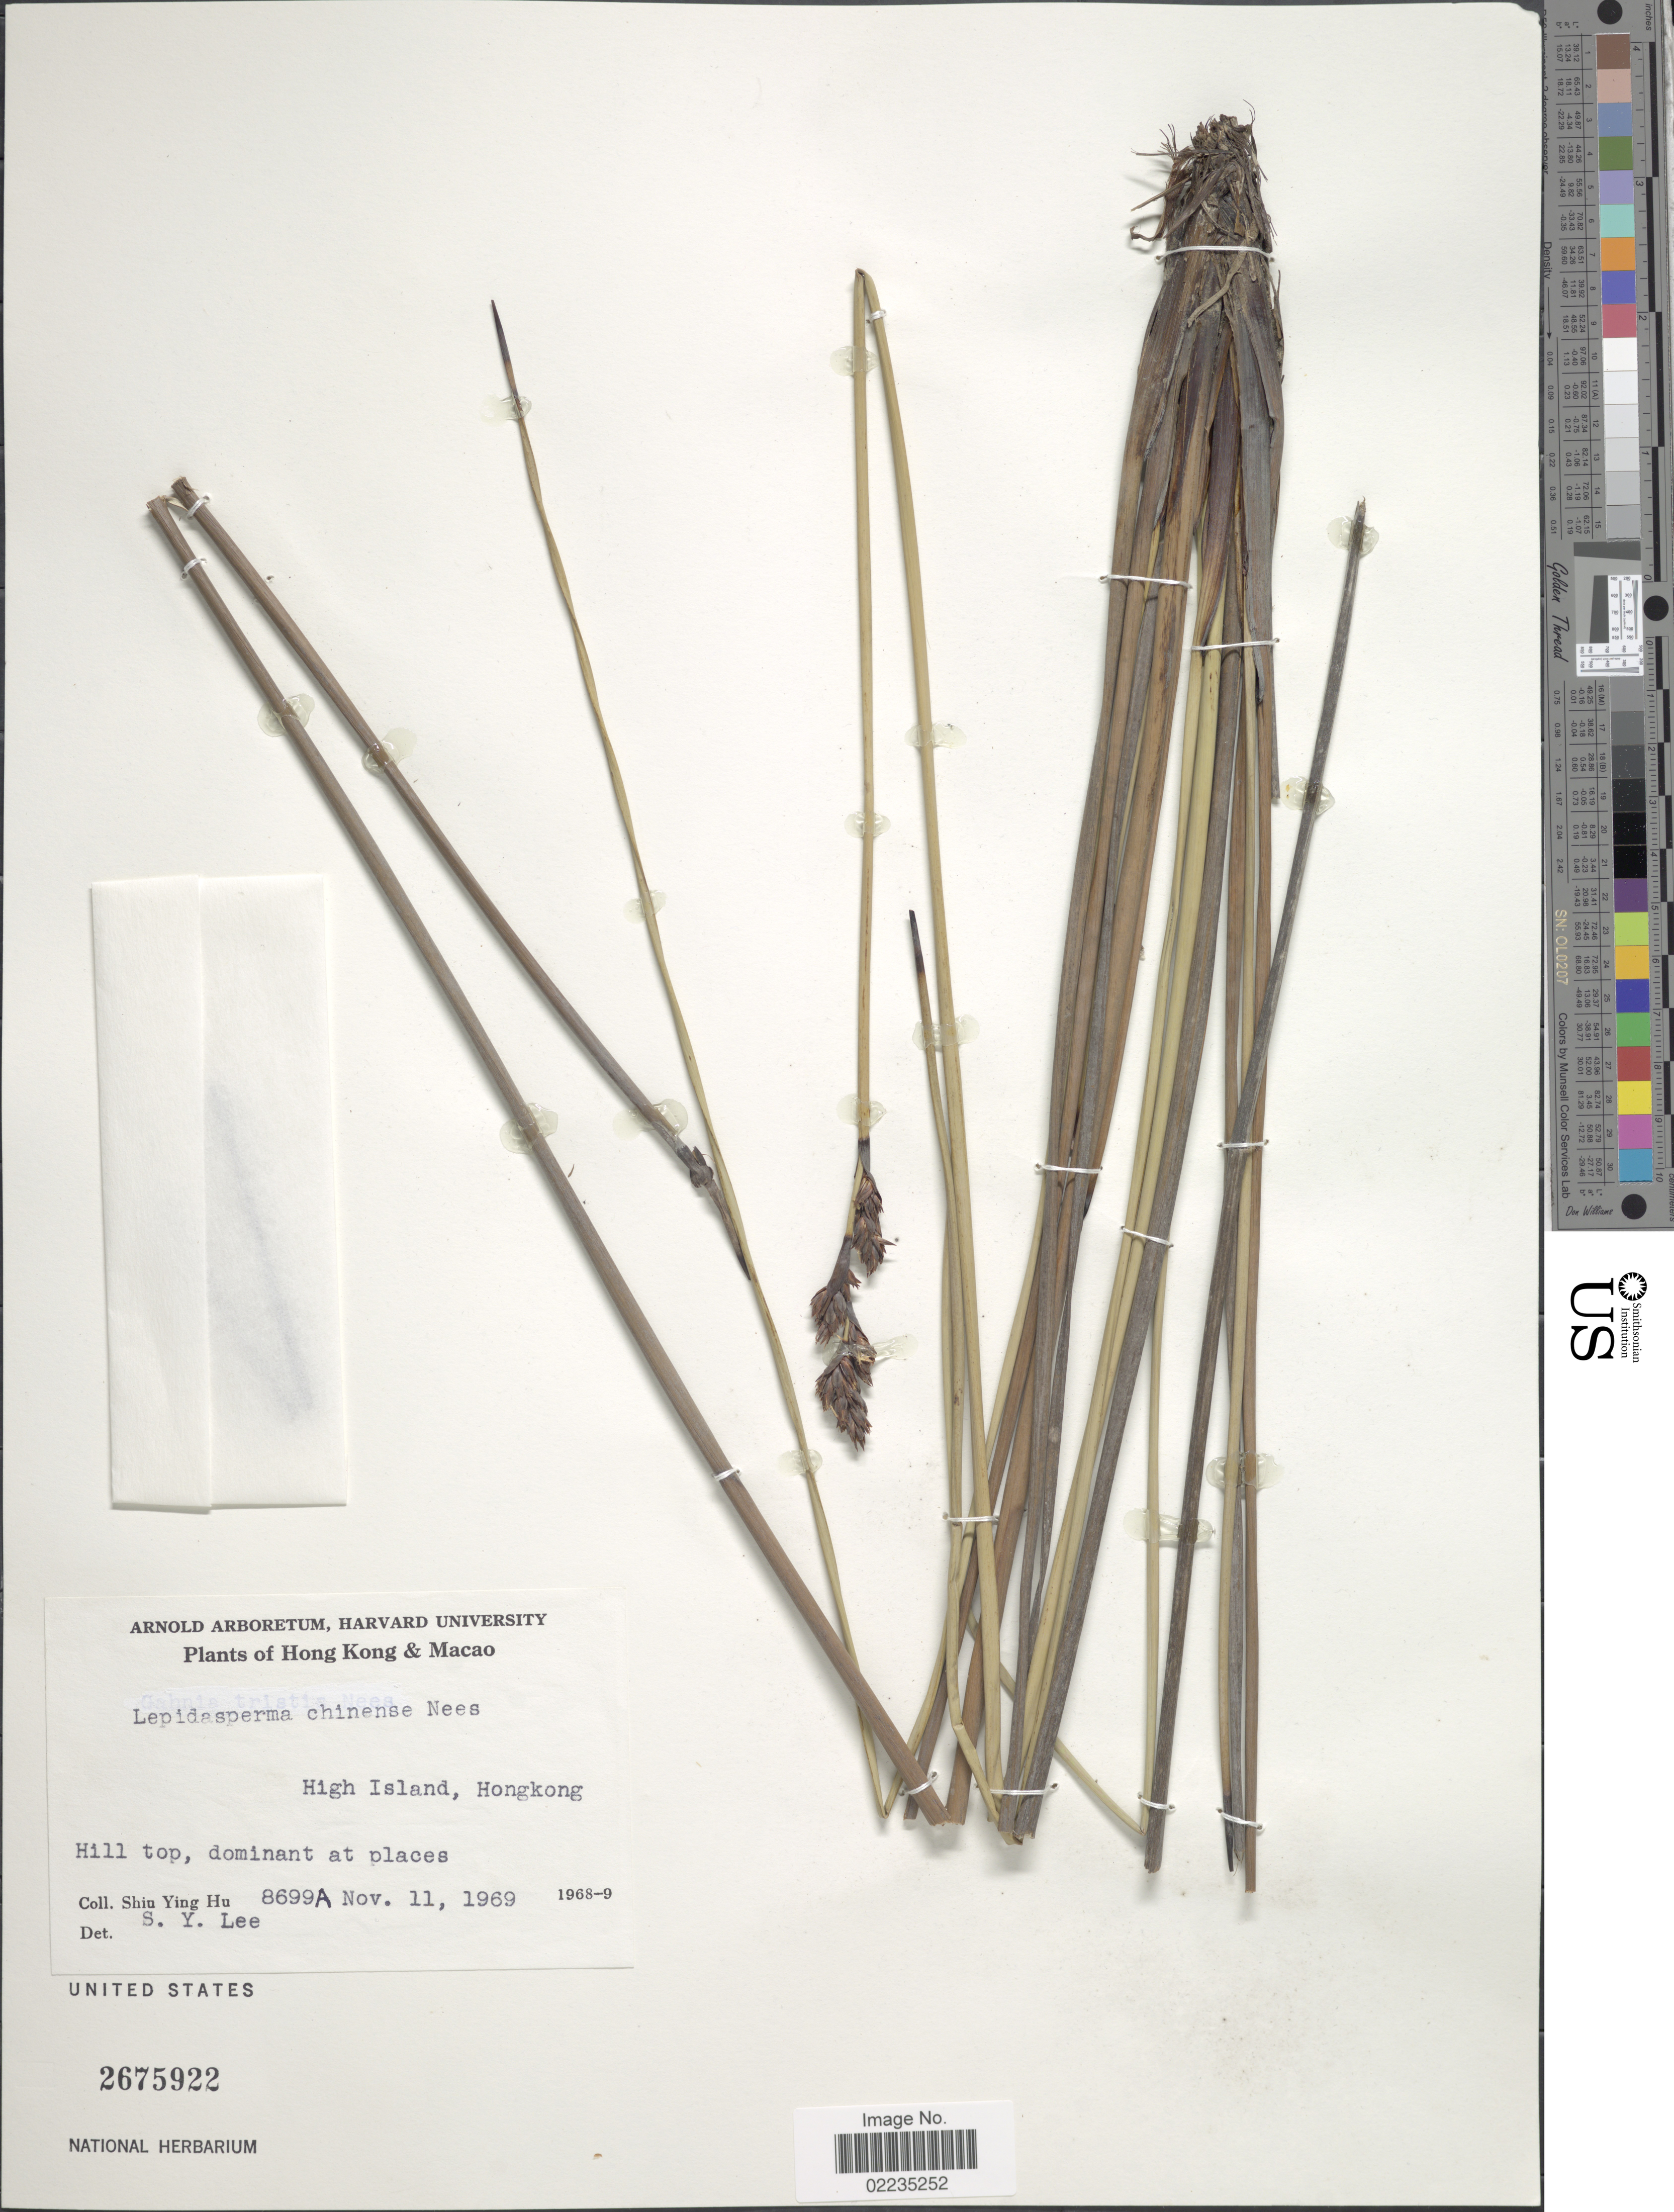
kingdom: Plantae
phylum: Tracheophyta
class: Liliopsida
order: Poales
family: Cyperaceae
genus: Lepidosperma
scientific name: Lepidosperma chinense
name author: Nees & Meyen ex Kunth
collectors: S. Y. Hu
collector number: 8699A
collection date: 1969-11-11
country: China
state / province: Hong Kong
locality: Hong Kong & Macao, High Island, Hong Kong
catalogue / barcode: US 2675922